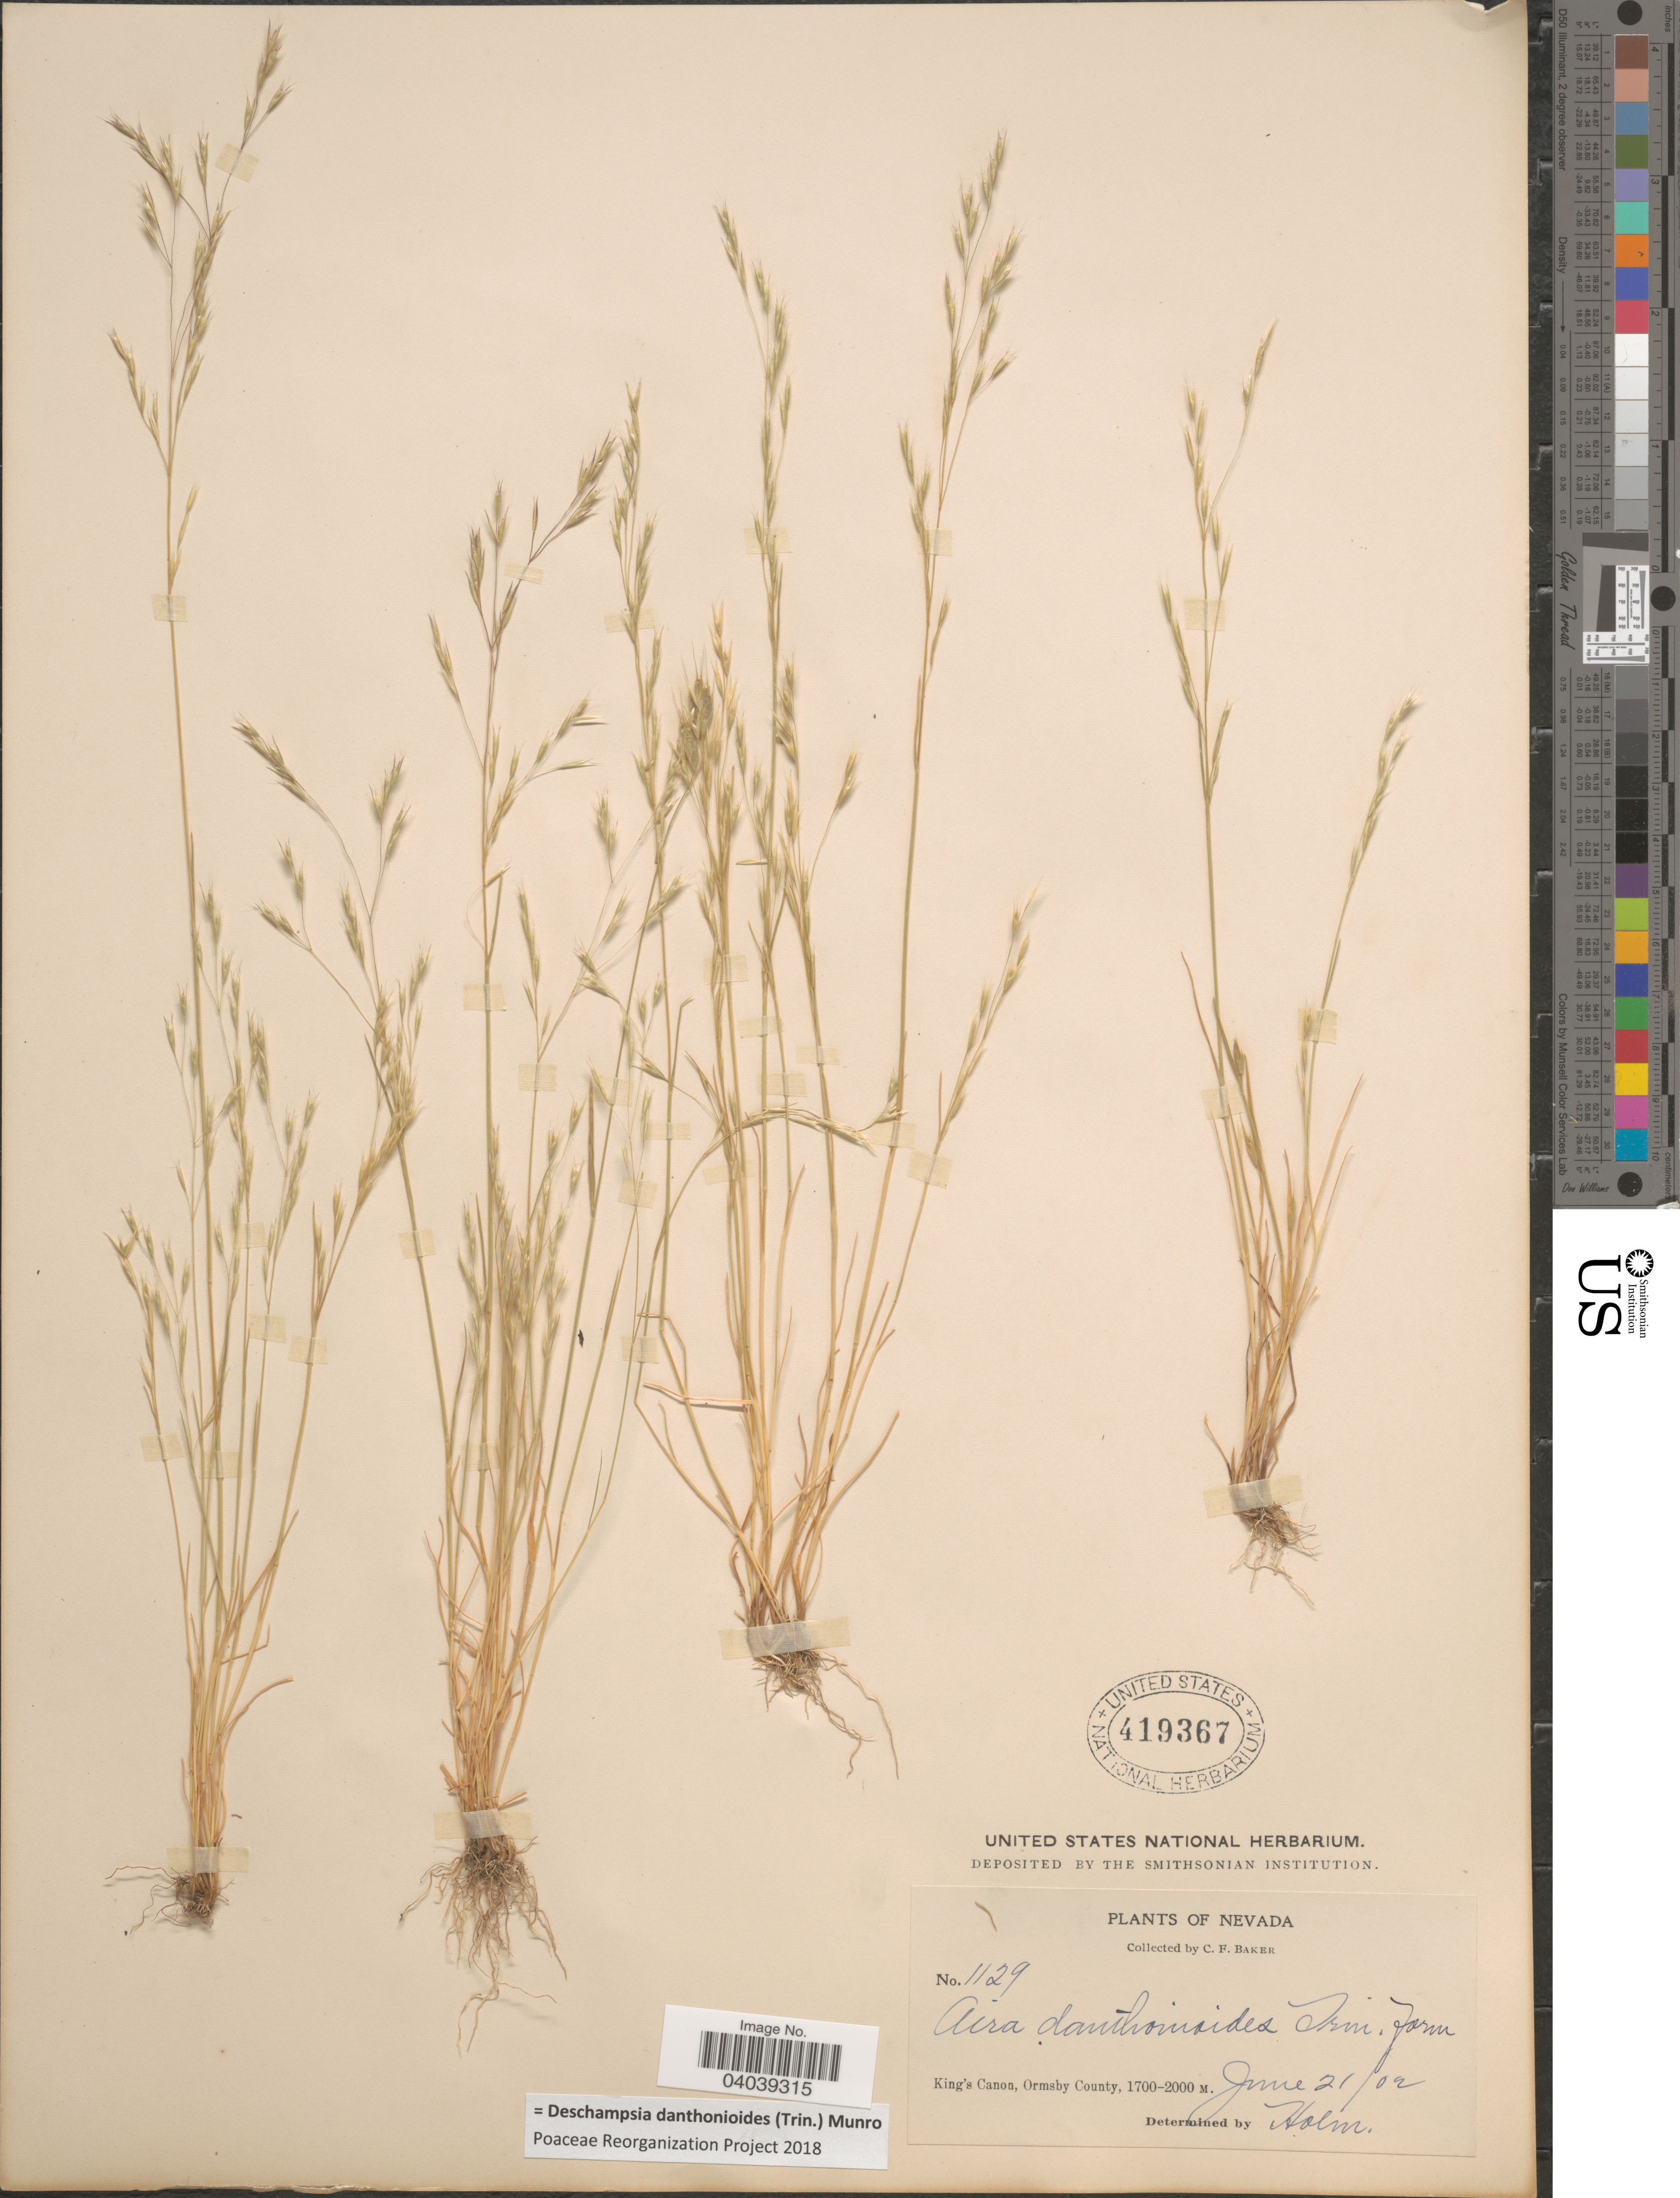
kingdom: Plantae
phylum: Tracheophyta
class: Liliopsida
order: Poales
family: Poaceae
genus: Deschampsia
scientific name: Deschampsia danthonioides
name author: (Trin.) Munro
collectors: C. F. Baker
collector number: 1129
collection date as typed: Transcribed d/m/y: 21/6/2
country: United States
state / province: Nevada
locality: King's Canon, Ormsby County.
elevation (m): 1700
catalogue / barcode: US 419367